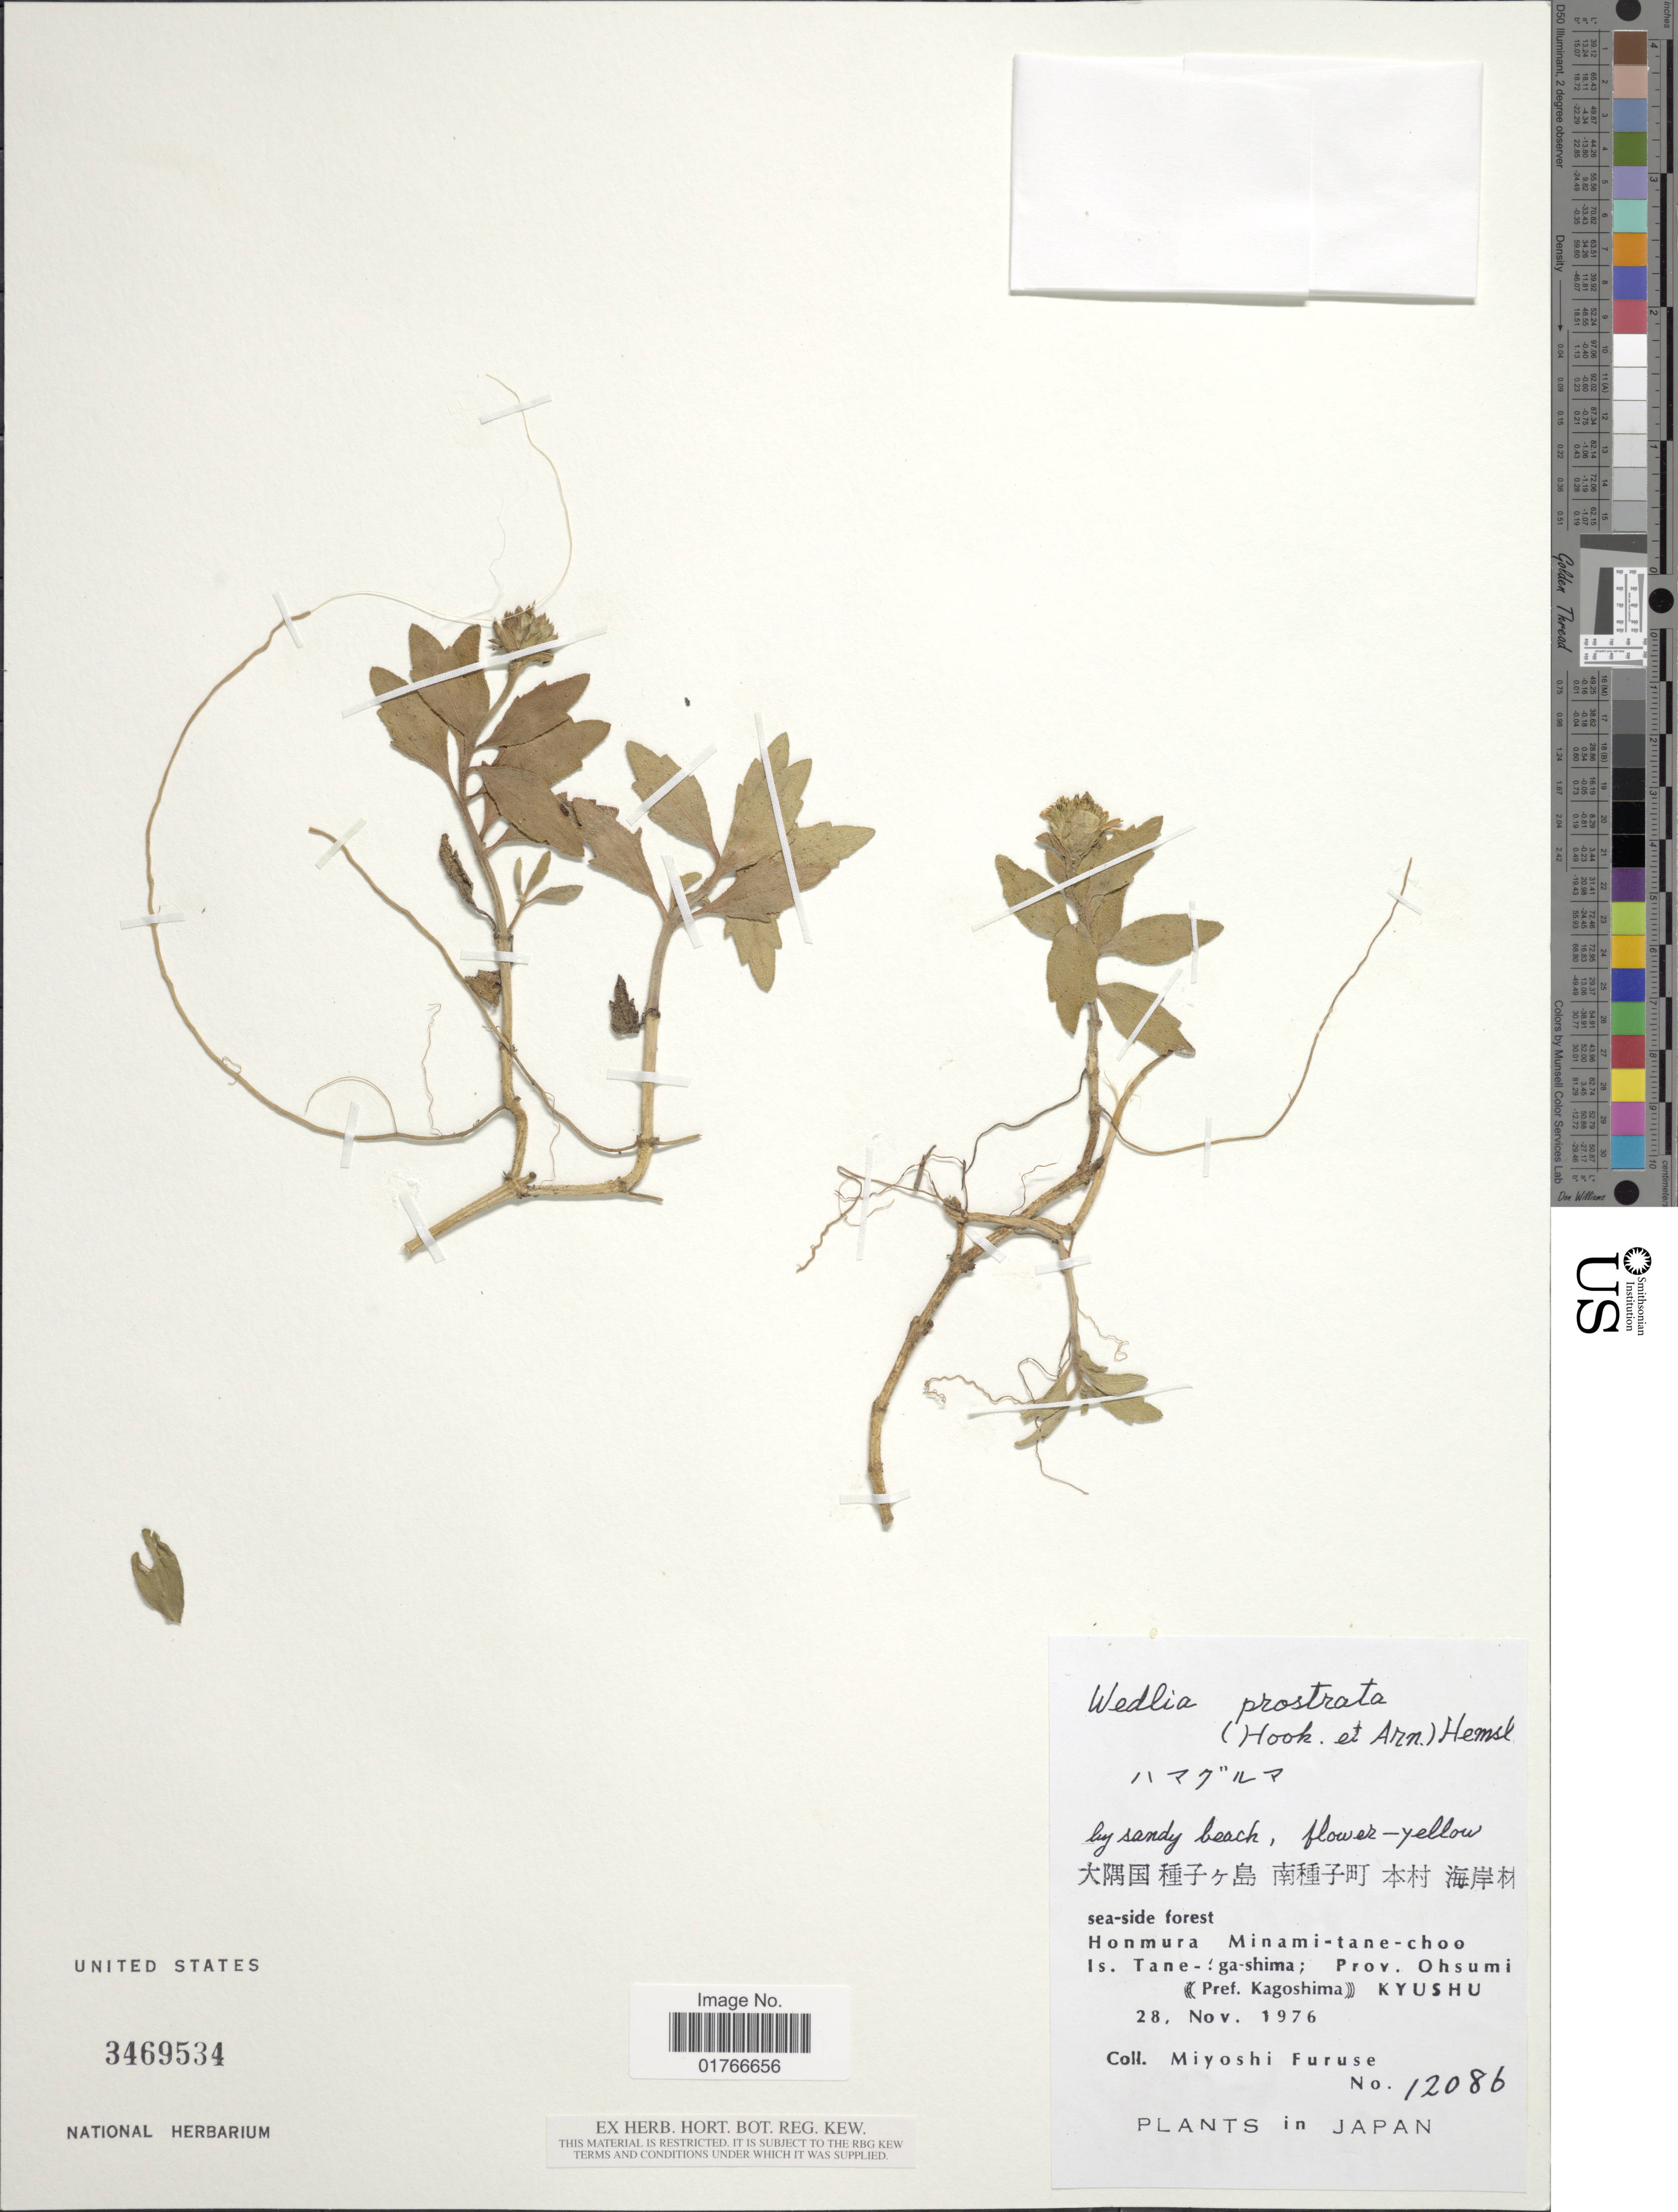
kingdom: Plantae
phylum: Tracheophyta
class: Magnoliopsida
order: Asterales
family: Asteraceae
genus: Sphagneticola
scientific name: Sphagneticola calendulacea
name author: (L.) Pruski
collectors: M. Furuse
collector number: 12086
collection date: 1976-11-28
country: Japan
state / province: Kagosima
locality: Honmura Minami-tane-choo, Is. Tane-ga-shima, prov. Ohsumi, Pref. Kagoshima, Kyushu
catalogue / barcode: US 3469534